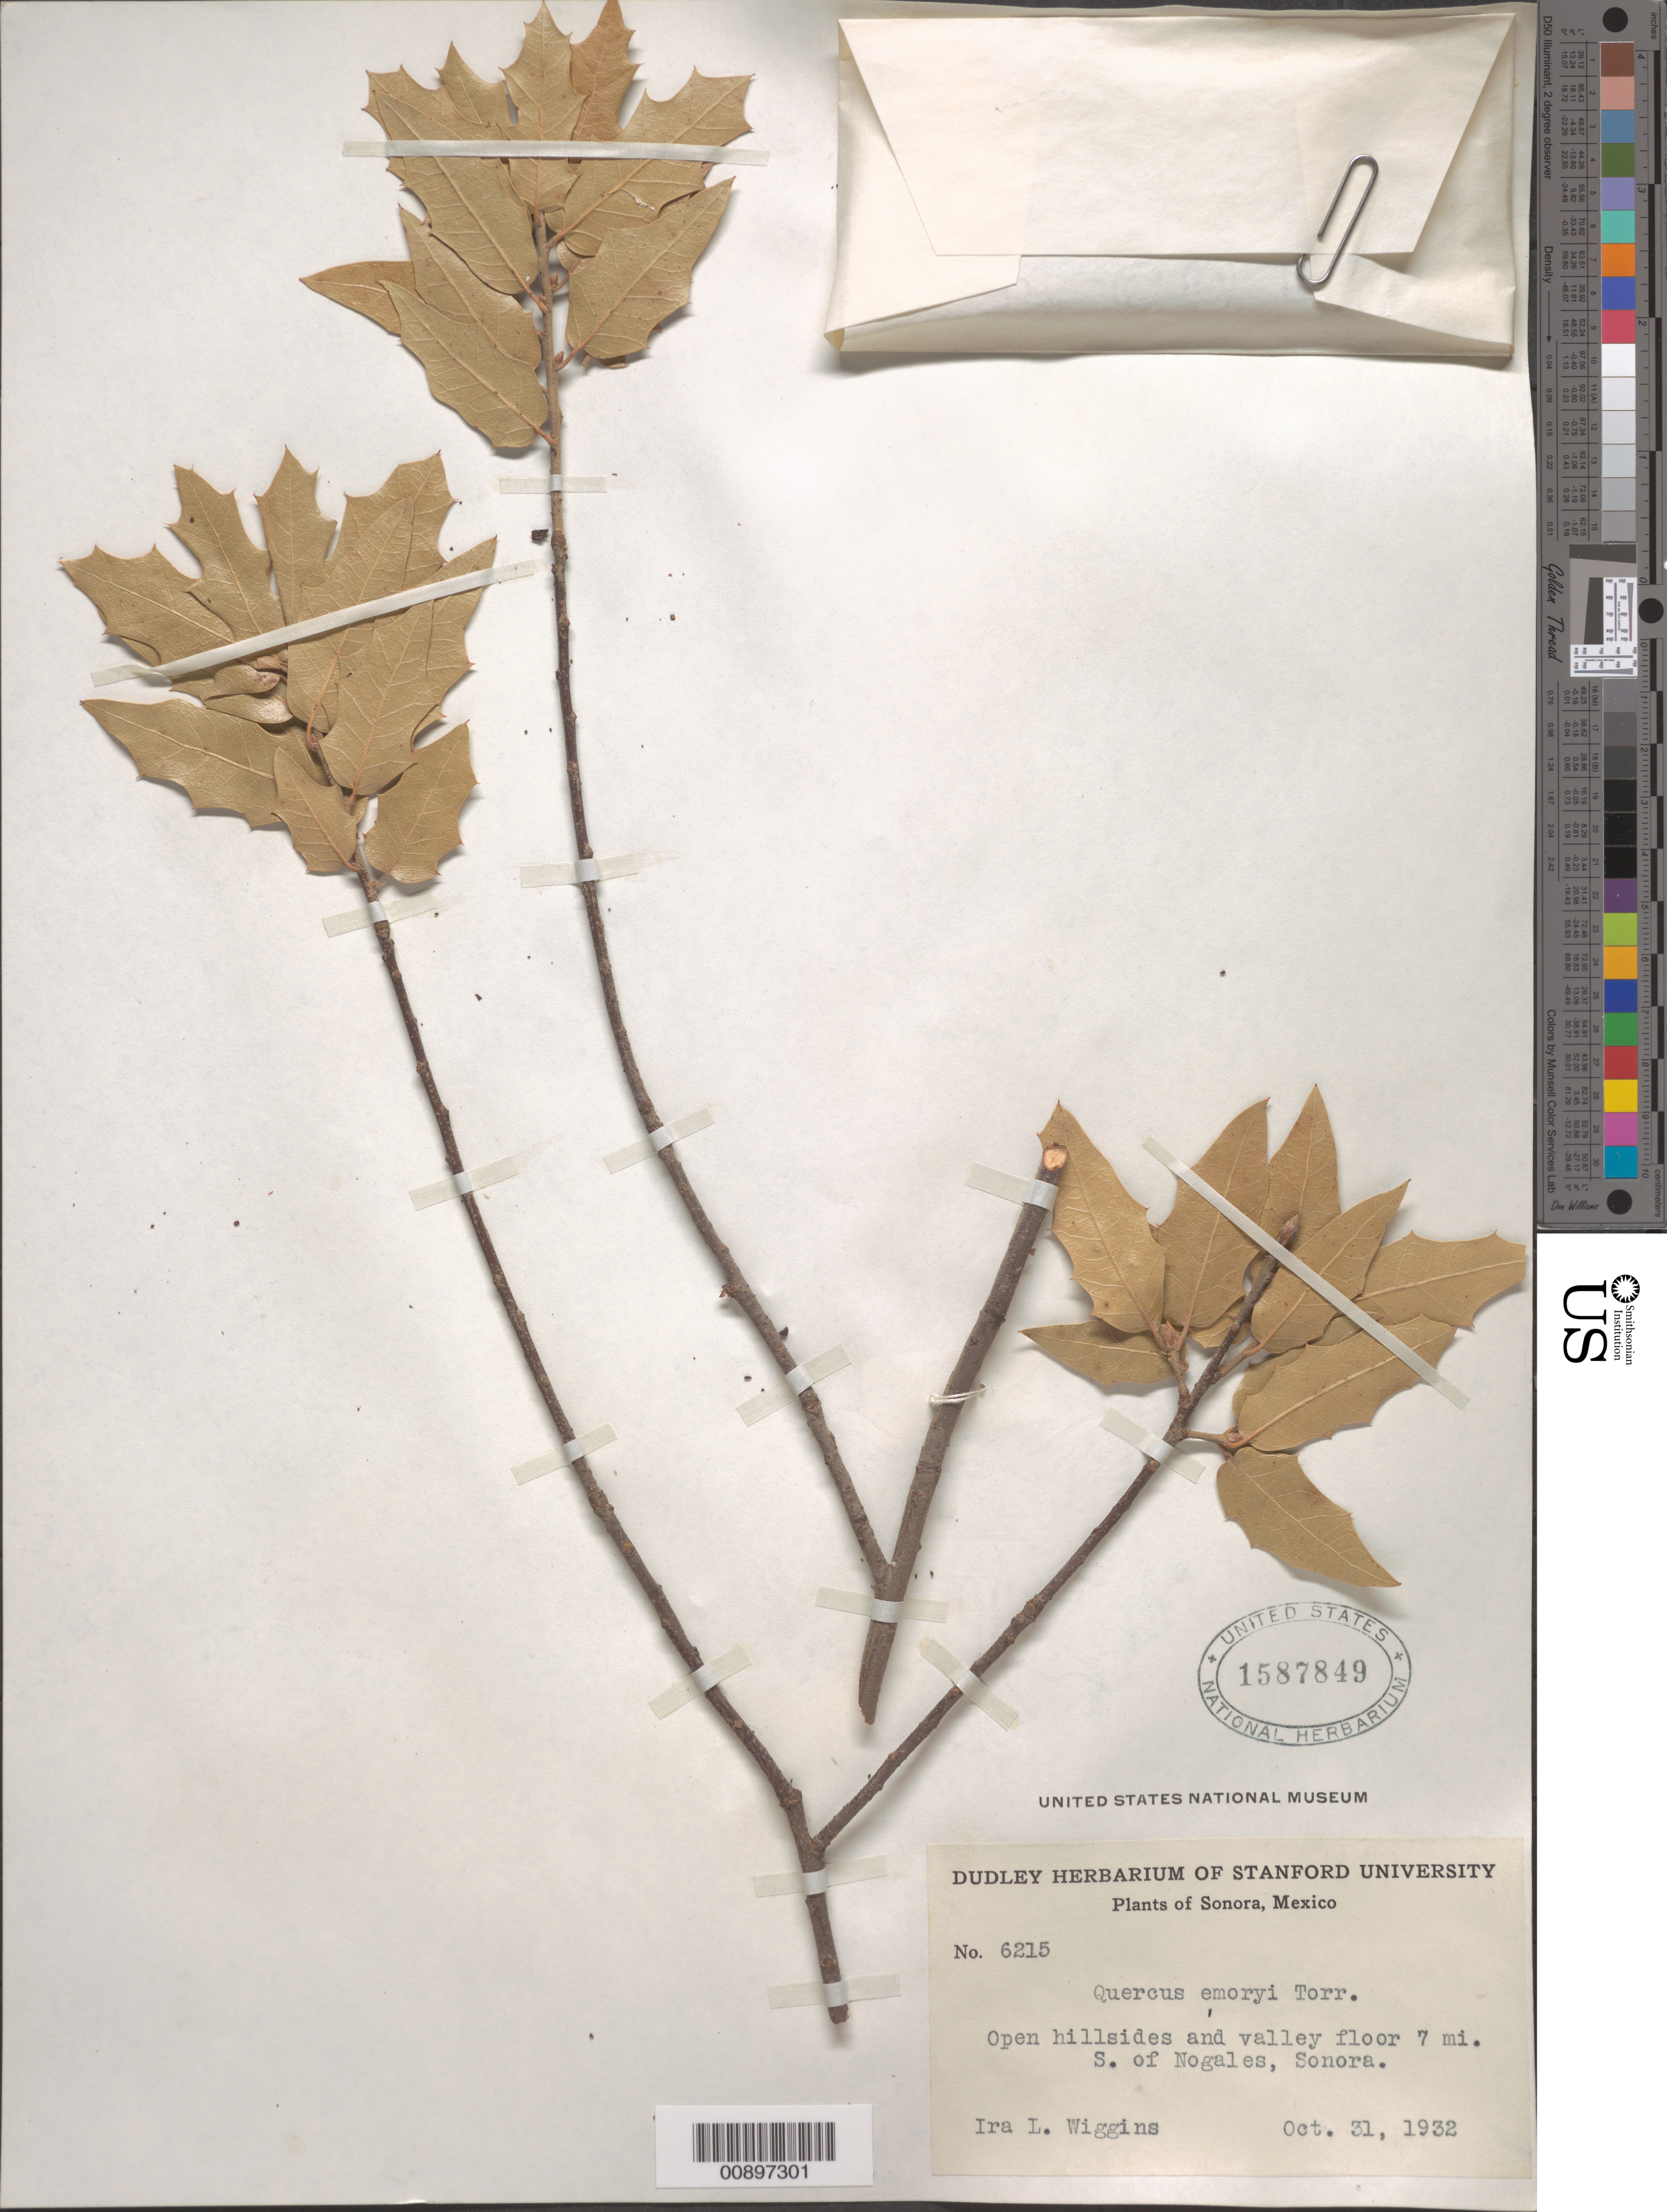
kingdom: Plantae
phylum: Tracheophyta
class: Magnoliopsida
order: Fagales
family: Fagaceae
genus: Quercus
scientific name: Quercus emoryi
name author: Torr. in Emory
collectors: I. L. Wiggins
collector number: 6215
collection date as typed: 31 Oct 1932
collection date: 1932-10-31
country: Mexico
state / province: Sonora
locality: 7 mi. S of Nogales, Sonora.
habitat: Open hillsides and valley floor.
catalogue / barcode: US 1587849